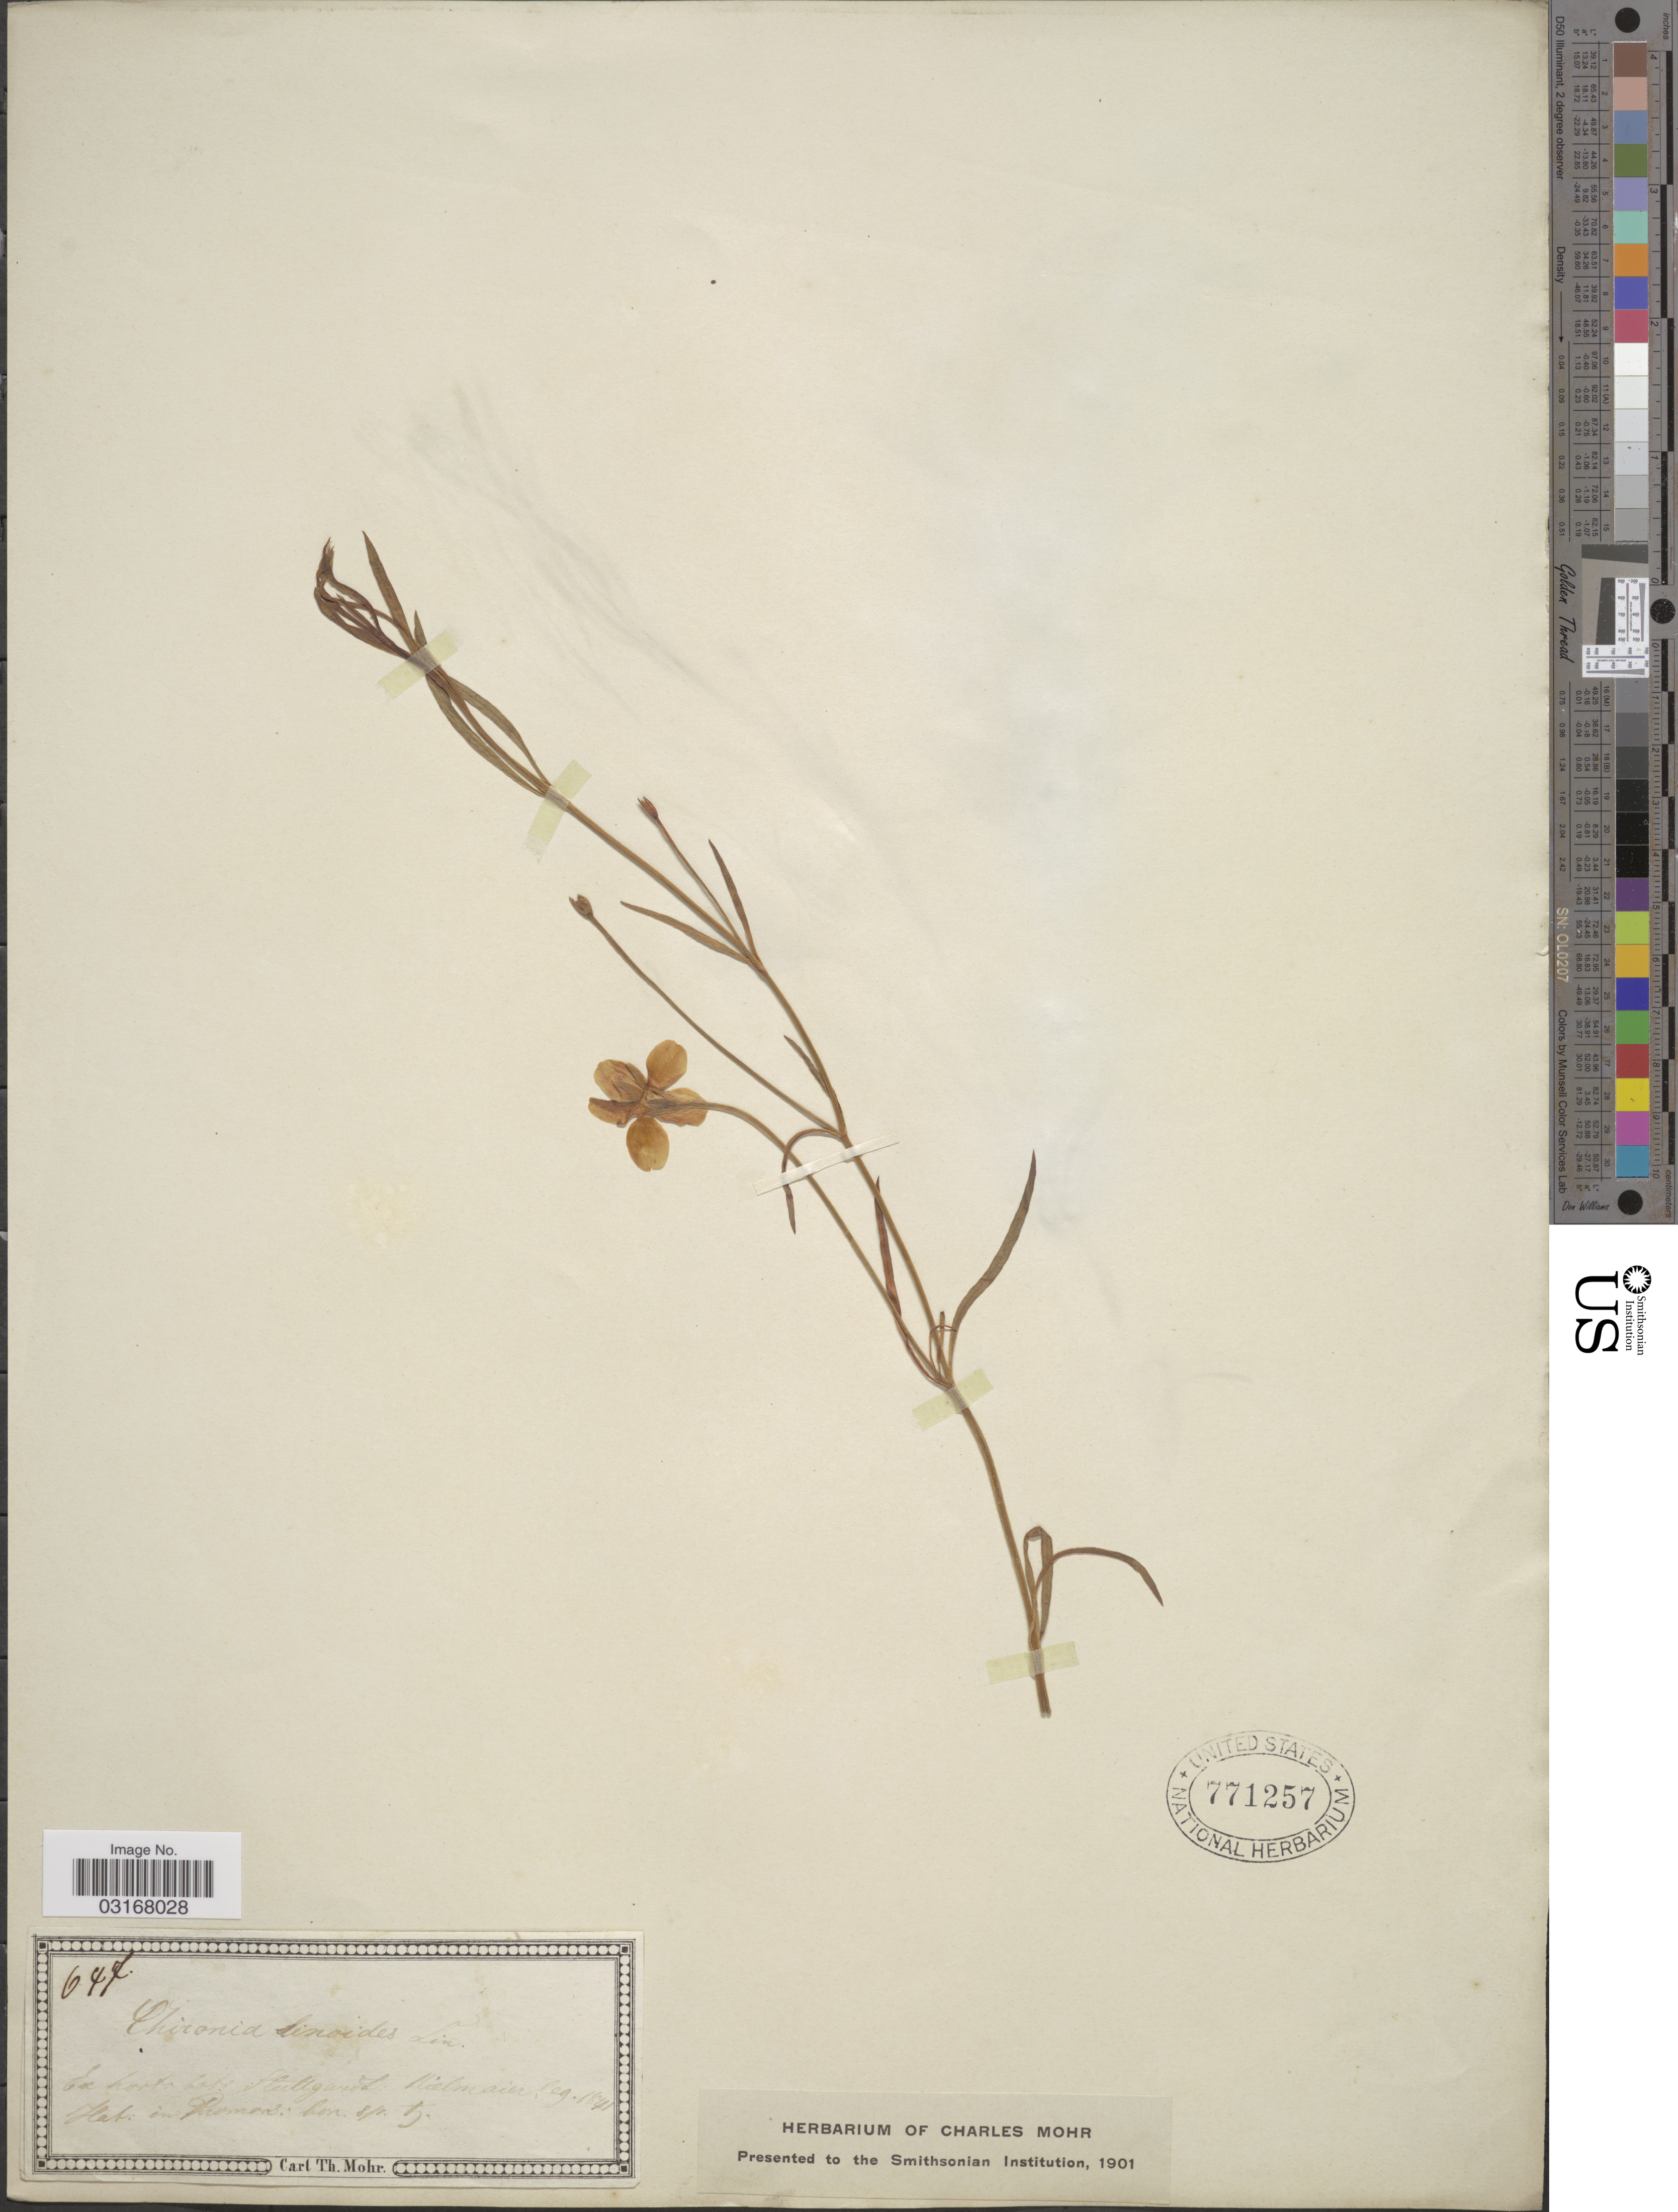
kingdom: Plantae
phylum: Tracheophyta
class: Magnoliopsida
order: Gentianales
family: Gentianaceae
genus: Chironia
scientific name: Chironia linoides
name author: L.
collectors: Kielmaier, --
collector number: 647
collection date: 1841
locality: Ex hort. bot. Stuttg. [cultivated?]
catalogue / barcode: US 771257